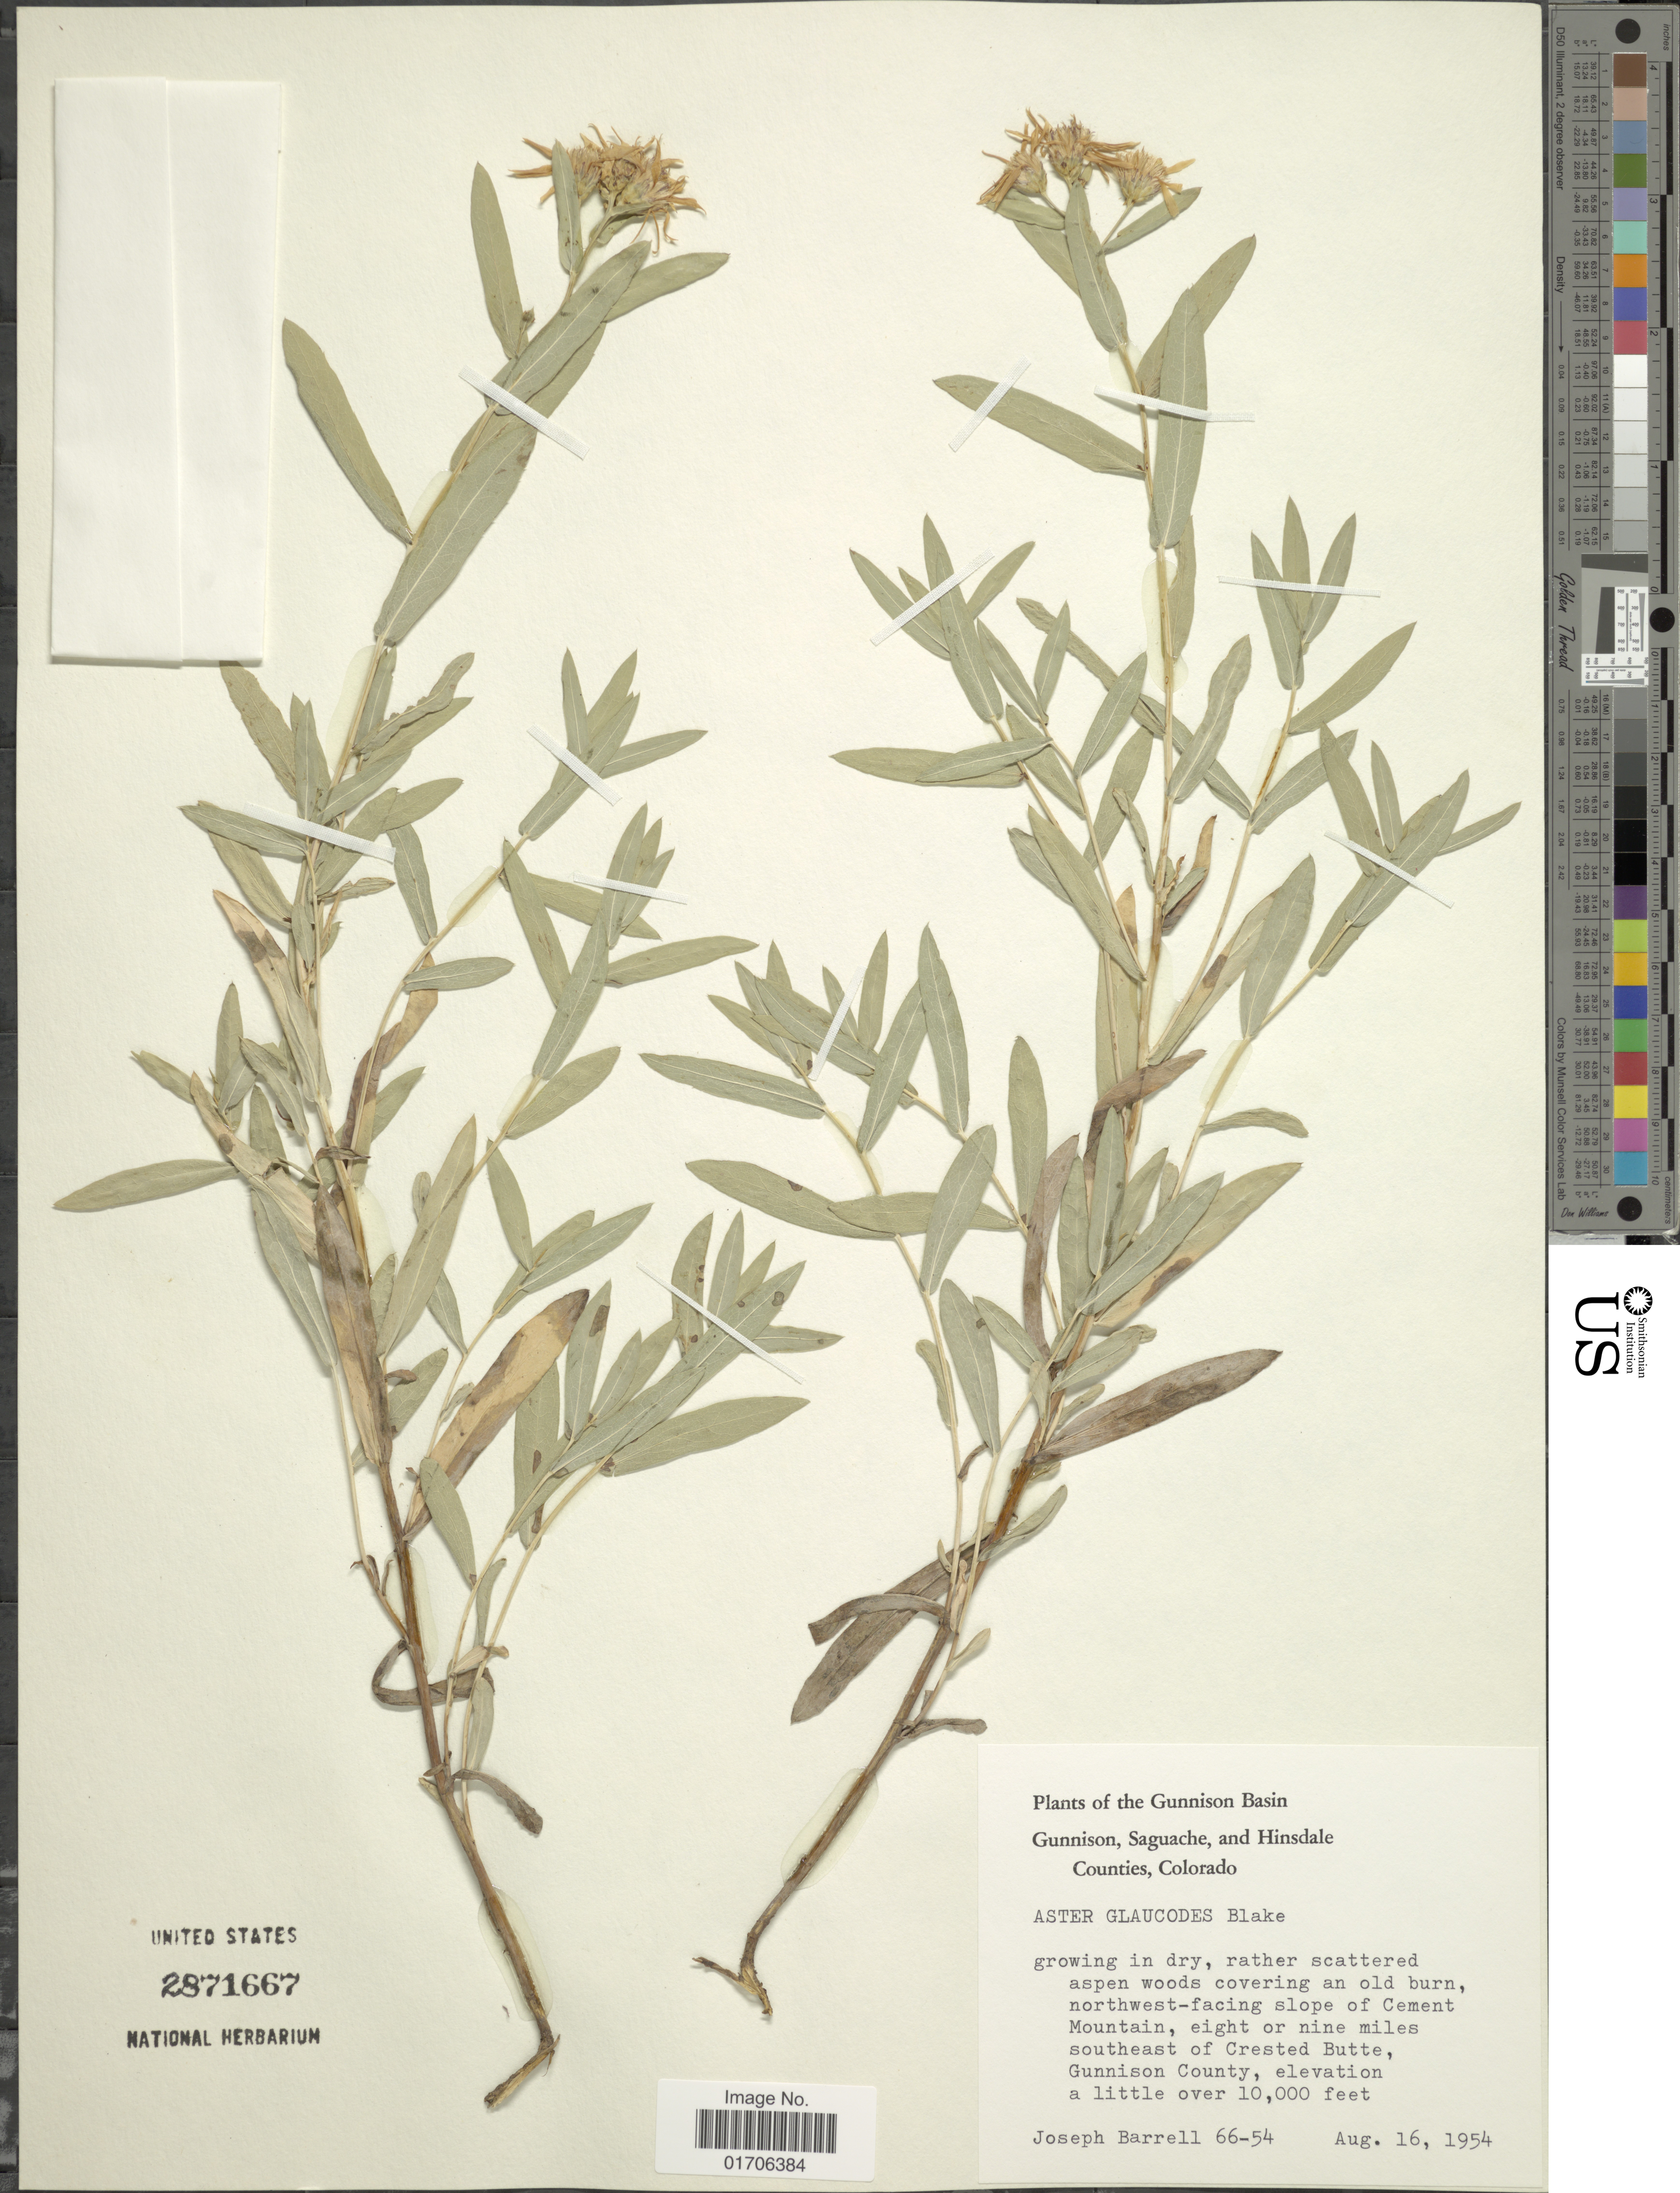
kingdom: Plantae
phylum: Tracheophyta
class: Magnoliopsida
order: Asterales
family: Asteraceae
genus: Eurybia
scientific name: Eurybia glauca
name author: (Nutt.) G.L. Nesom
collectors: J. Barrell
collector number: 66-54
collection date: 1954-08-16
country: United States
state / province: Colorado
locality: Gunnison Basin. Gunnison, Saguache, and Hinsdale Counties, Colorado. Growing in dry, rather scattered aspen woods covering an old burn, northwest-facing slope of Cement Mountain, eight or nine miles southeast of Crested Butte, Gunnison County.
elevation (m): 3048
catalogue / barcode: US 2871667